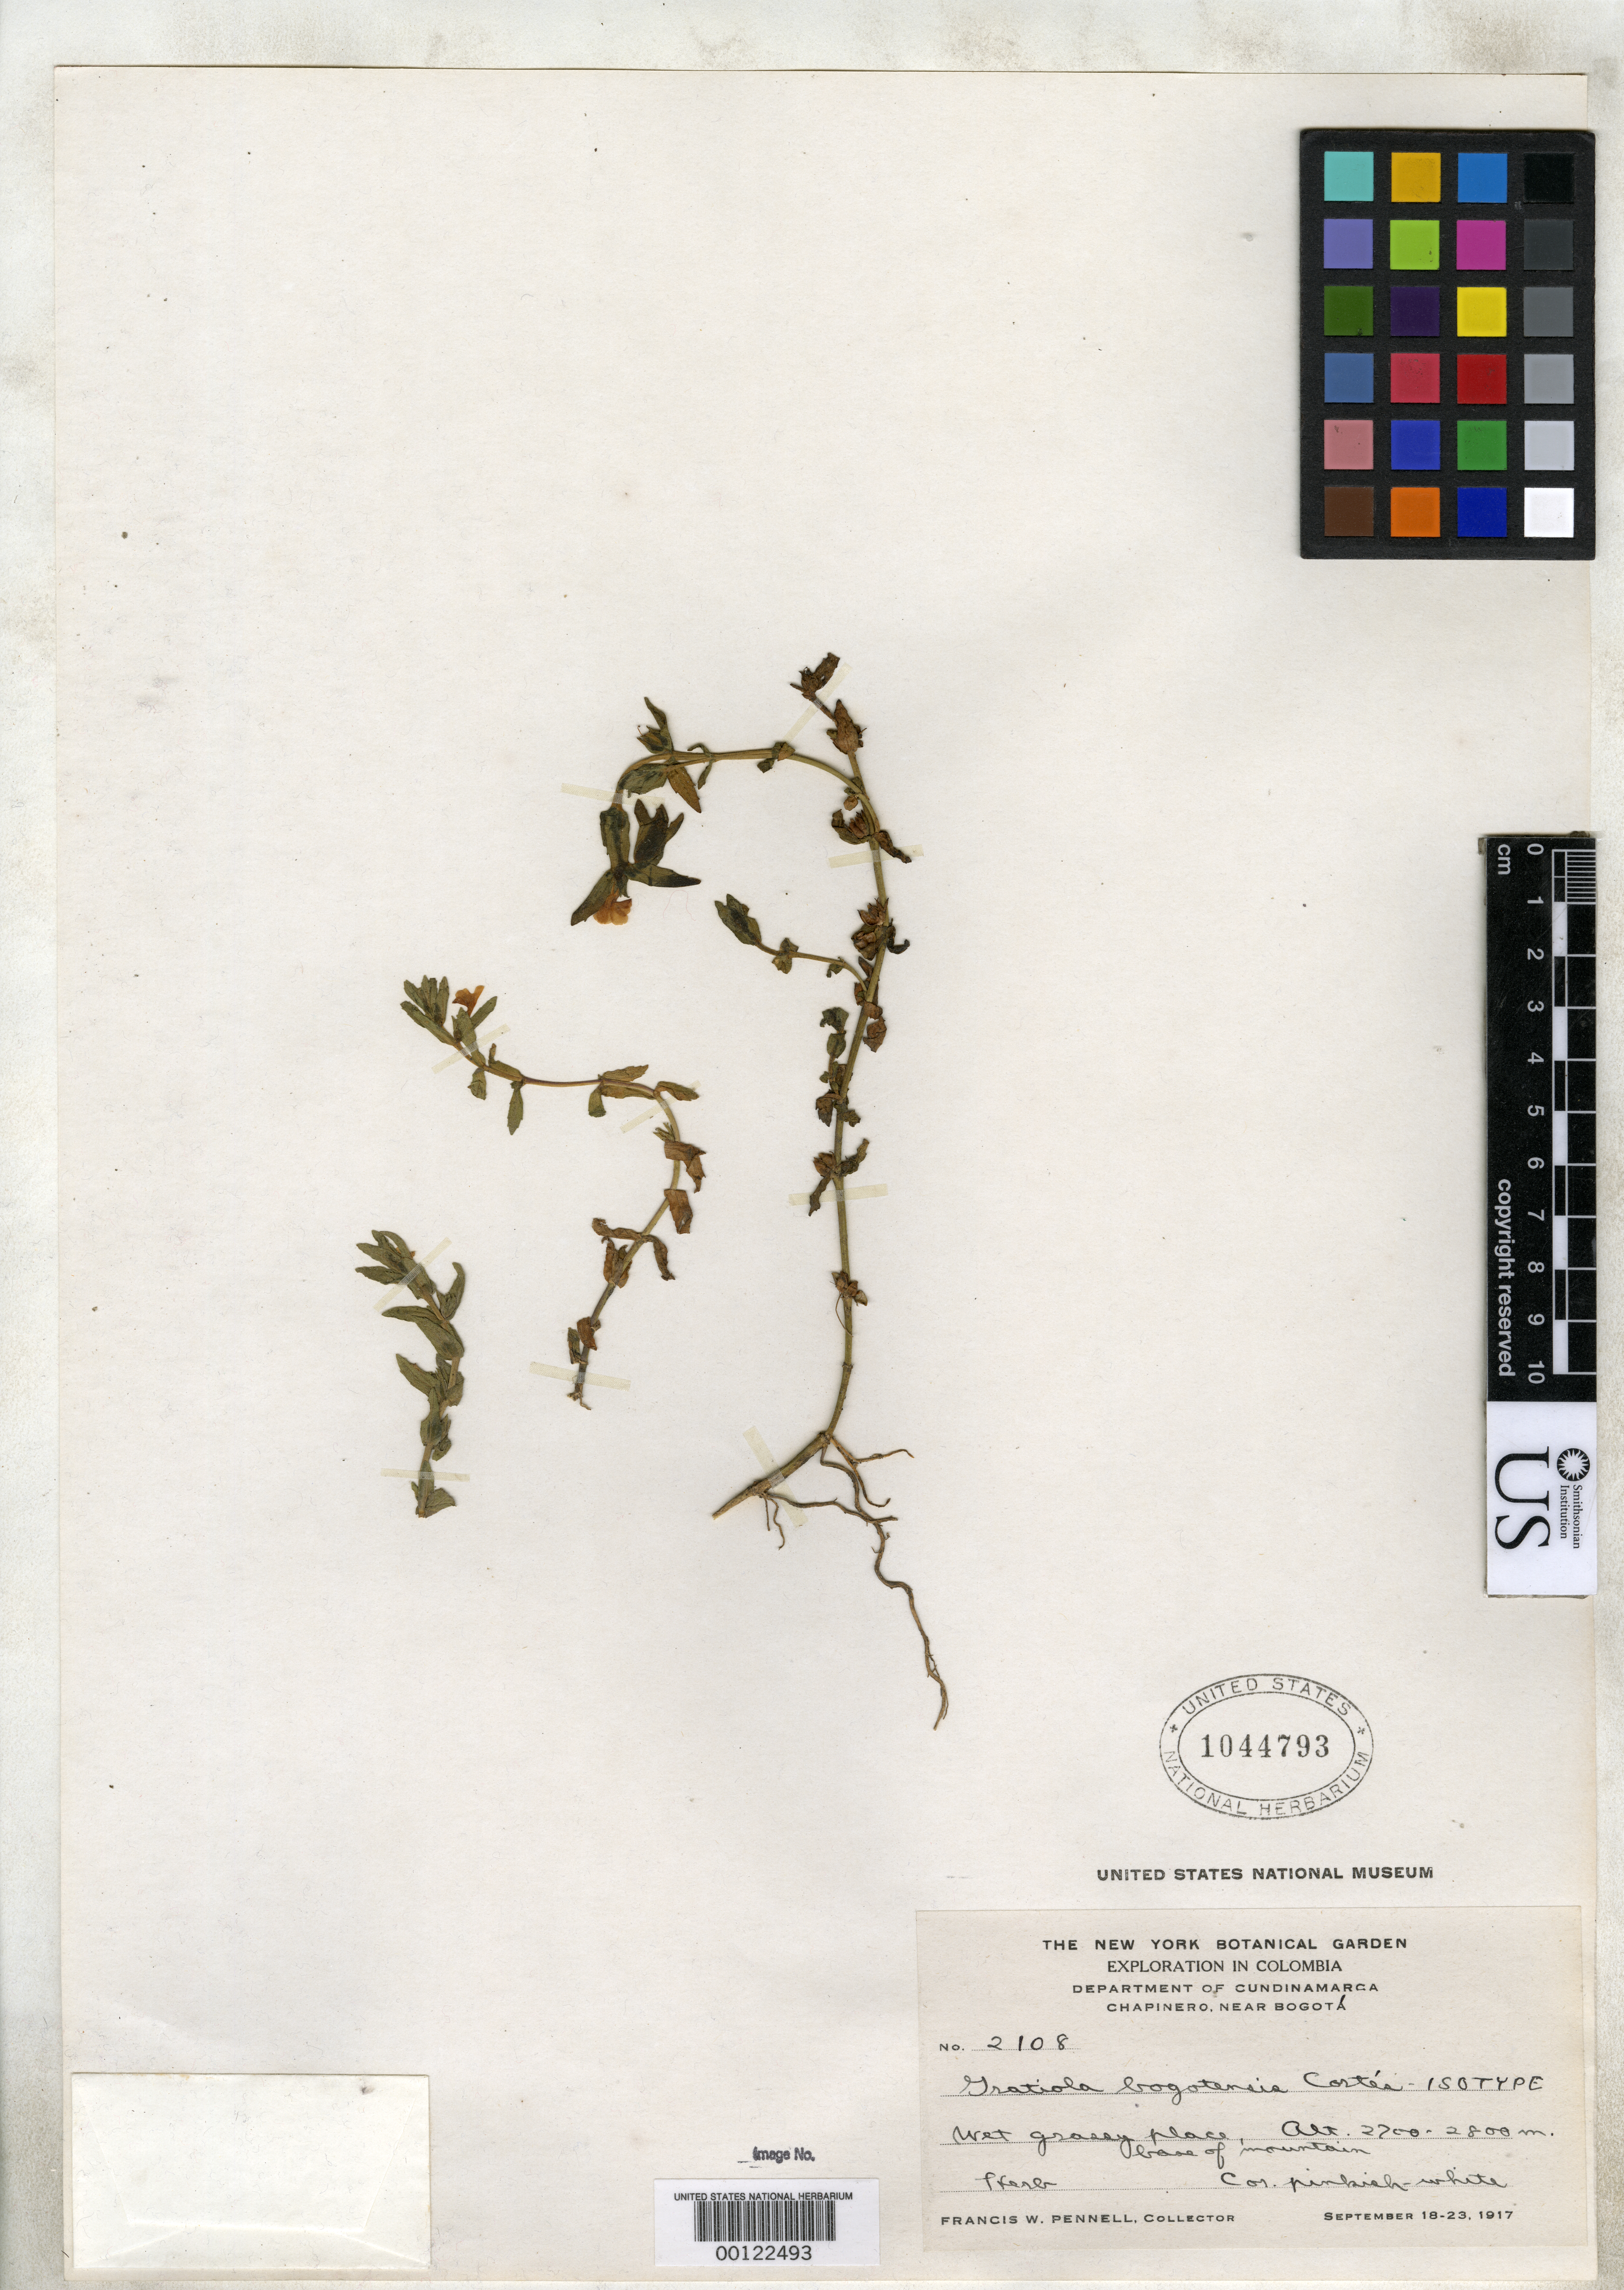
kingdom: Plantae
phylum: Tracheophyta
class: Magnoliopsida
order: Lamiales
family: Plantaginaceae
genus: Gratiola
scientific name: Gratiola bogotensis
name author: Cortés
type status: Isotype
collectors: F. W. Pennell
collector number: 2108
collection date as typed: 18 Sep 1917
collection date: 1917-09-18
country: Colombia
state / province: Cundinamarca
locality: Bogota; Chapinero.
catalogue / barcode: US 1044793